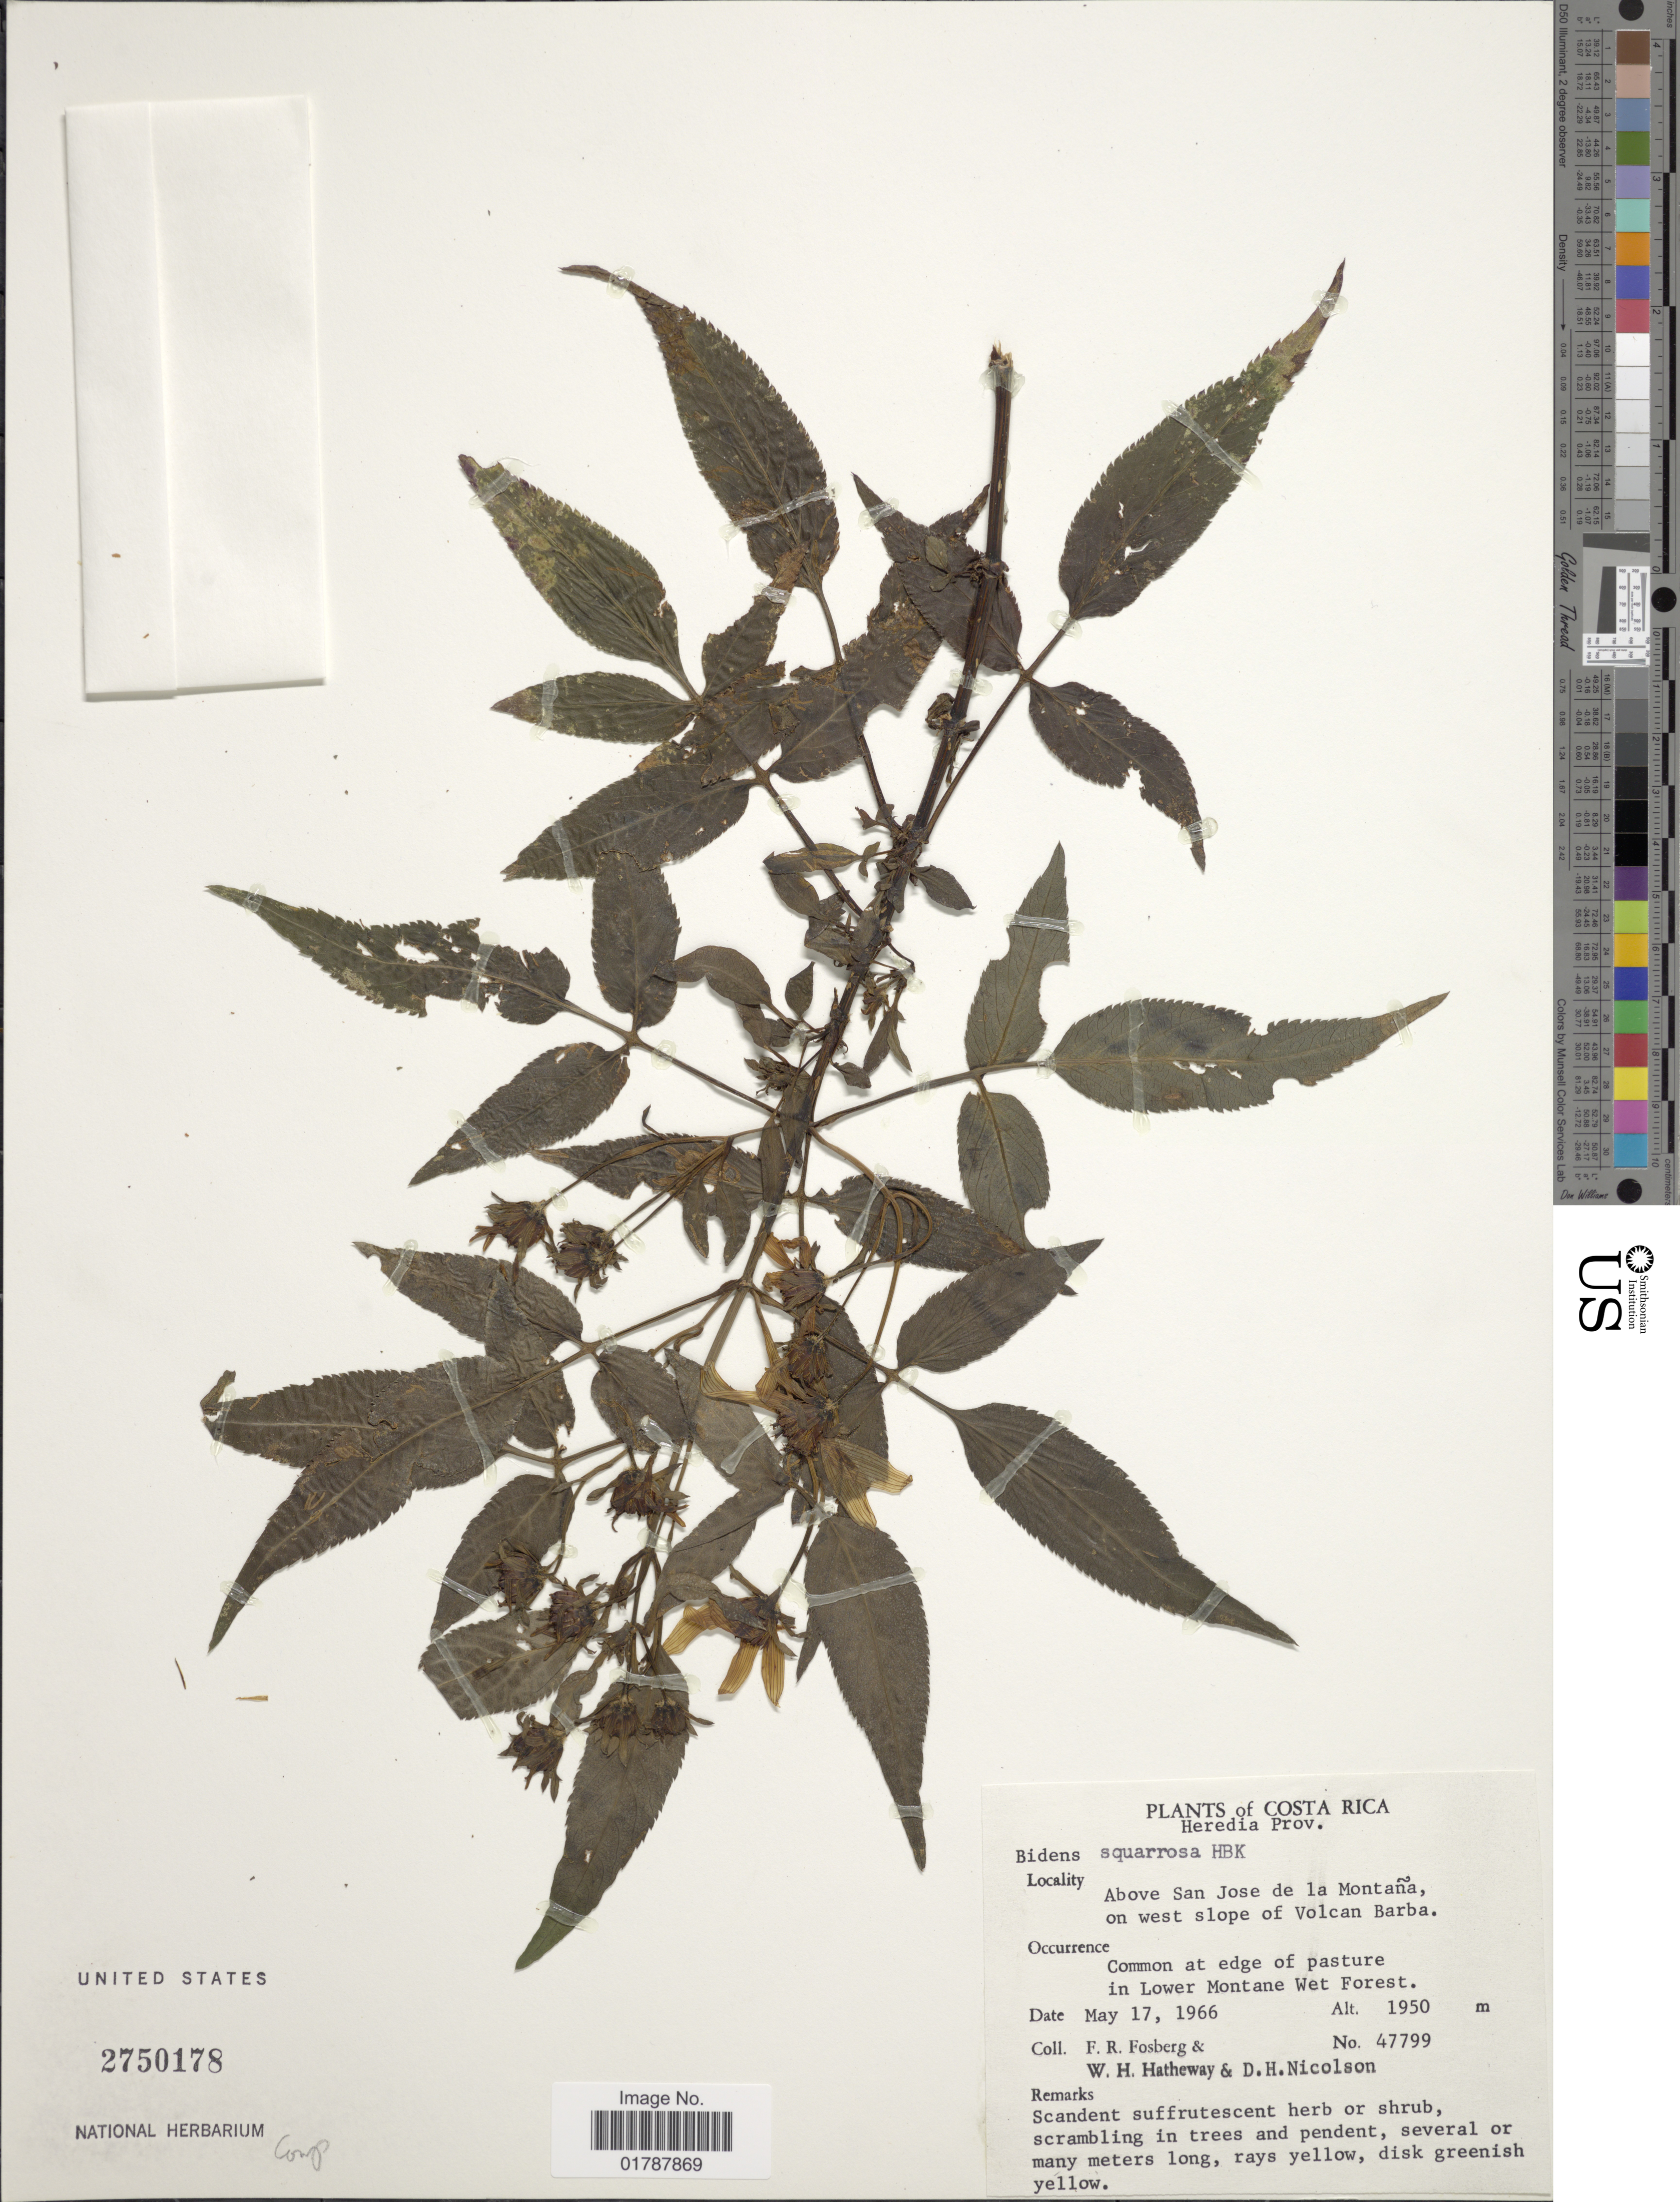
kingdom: Plantae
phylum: Tracheophyta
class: Magnoliopsida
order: Asterales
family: Asteraceae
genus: Bidens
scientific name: Bidens squarrosa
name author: Kunth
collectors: F. R. Fosberg, W. H. Hatheway & D. H. Nicolson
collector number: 47799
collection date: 1966-05-17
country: Costa Rica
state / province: Heredia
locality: Heredia Prov., Above San Jose de la Montana, on west of slope Volcan Barba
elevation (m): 1950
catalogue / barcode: US 2750178